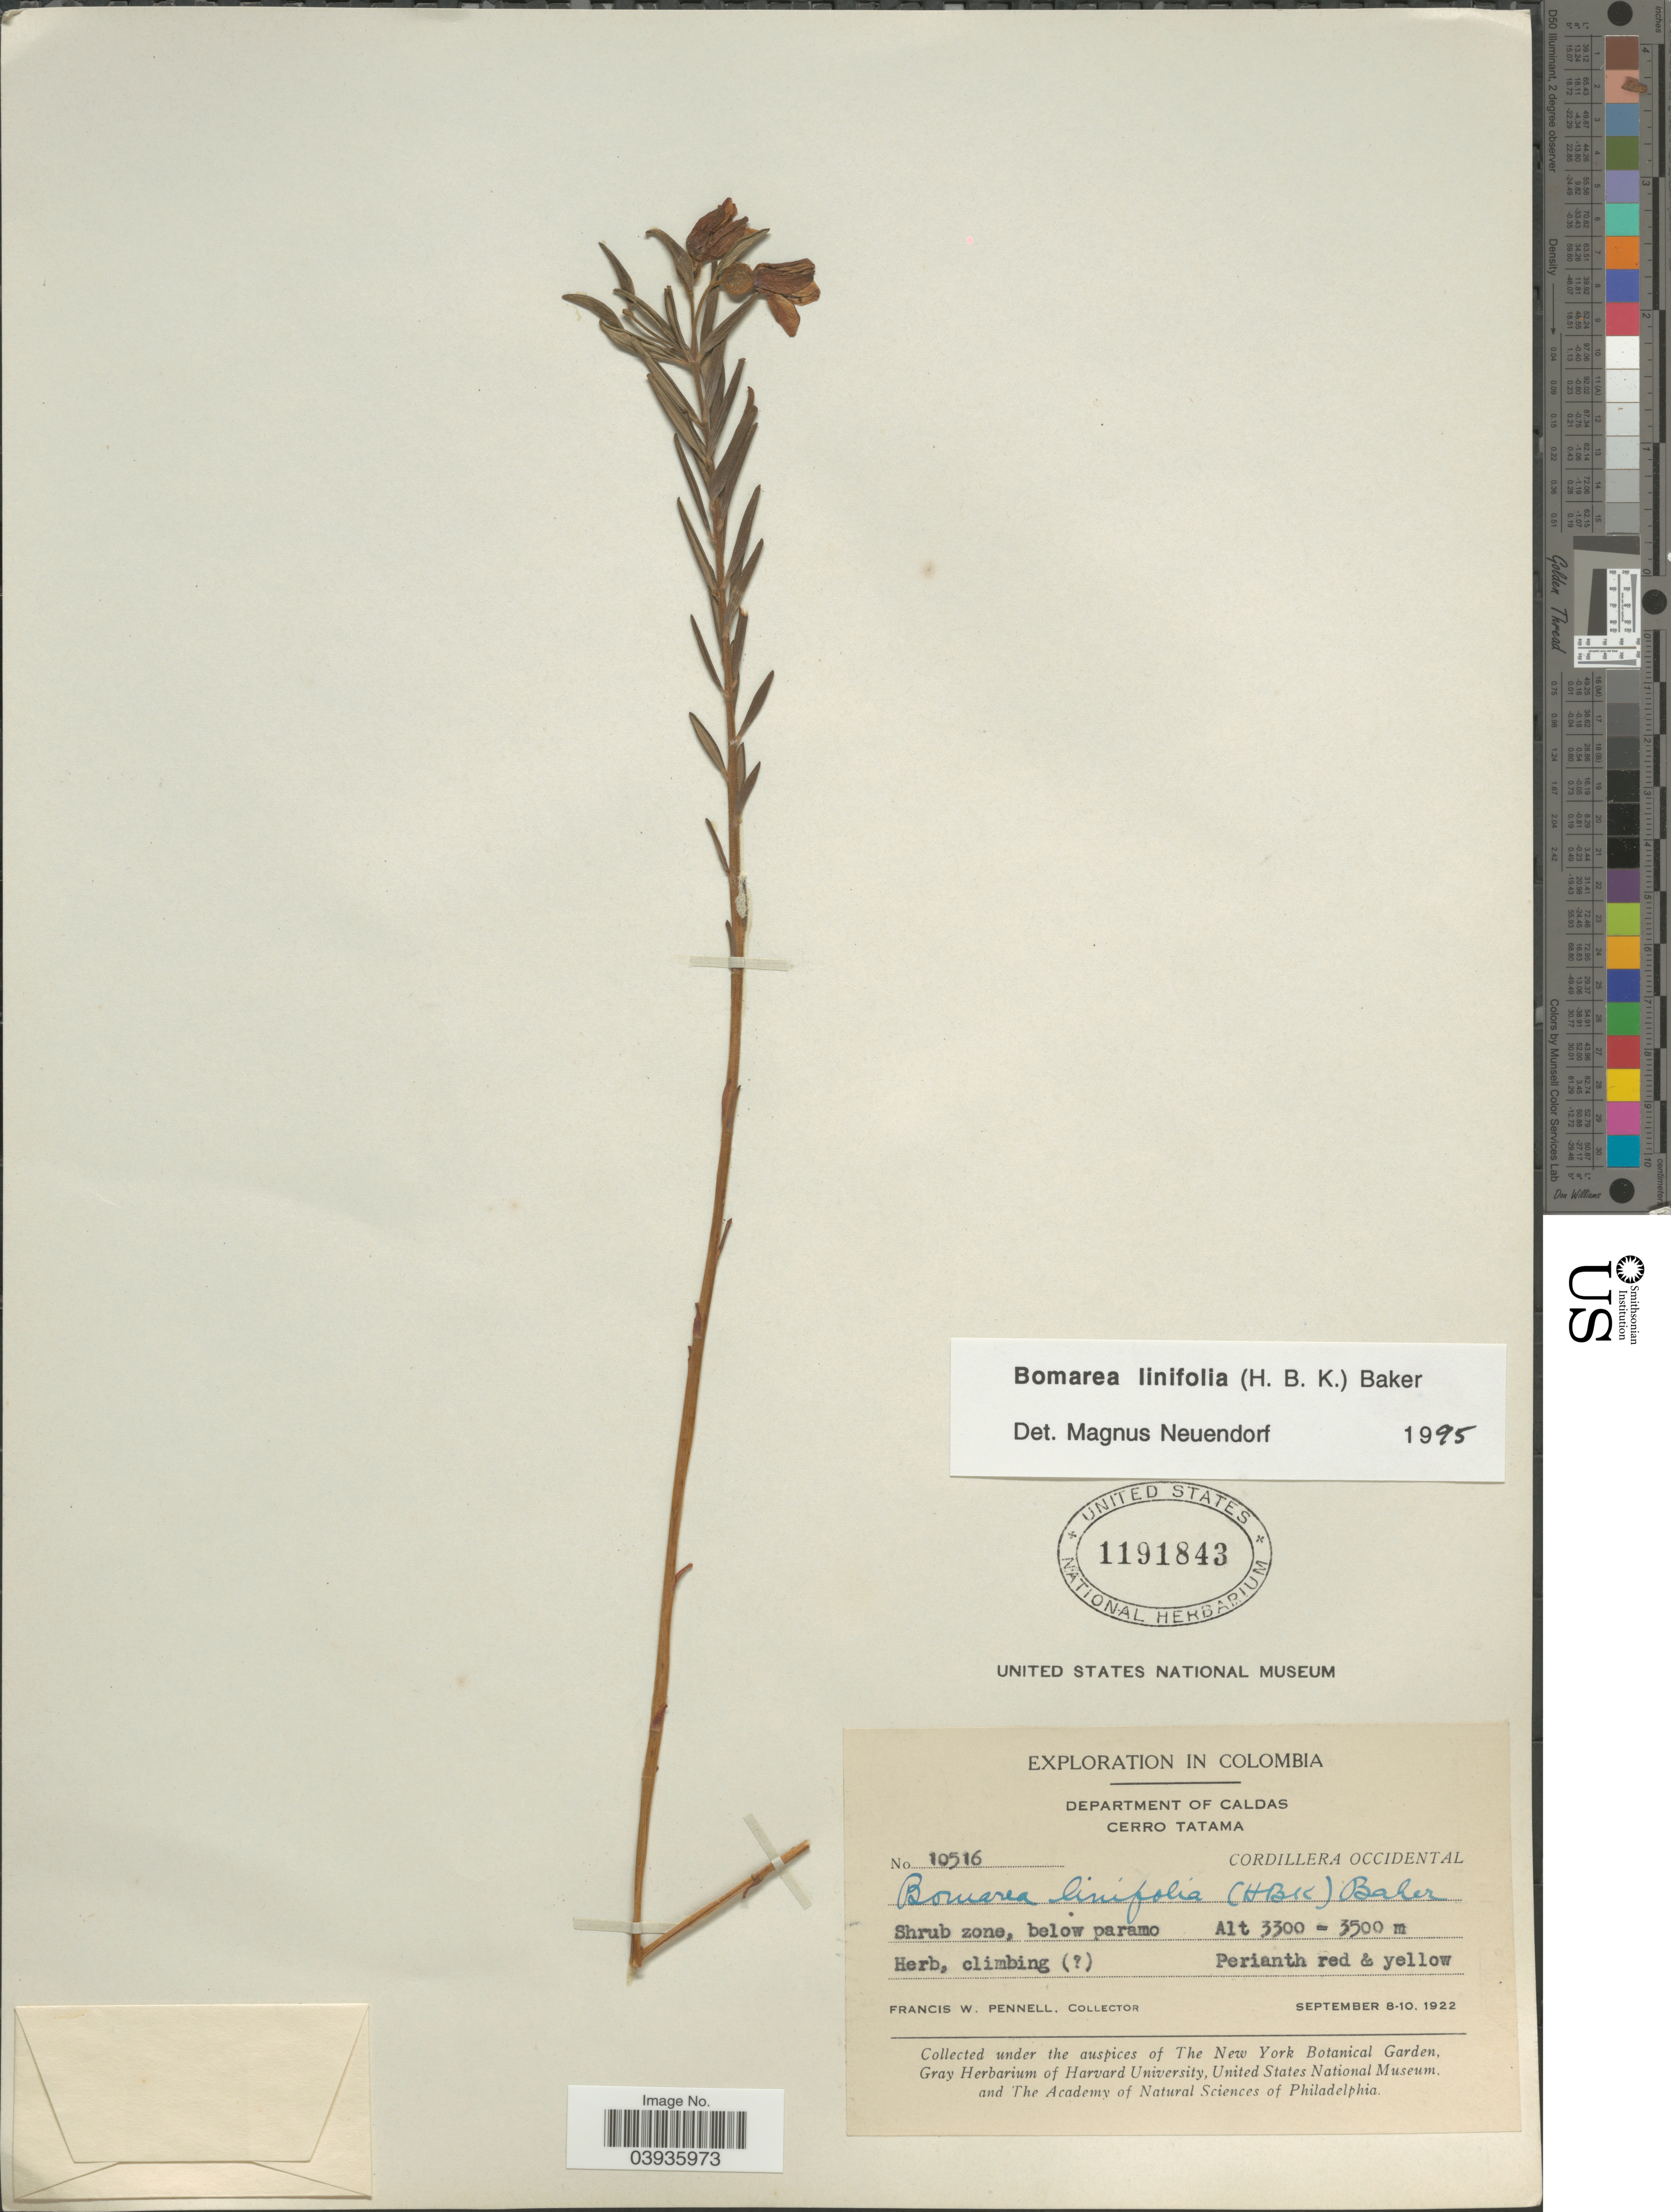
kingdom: Plantae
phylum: Tracheophyta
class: Liliopsida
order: Liliales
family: Alstroemeriaceae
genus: Bomarea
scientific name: Bomarea linifolia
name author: (Kunth) Baker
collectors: F. W. Pennell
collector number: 10516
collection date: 1922-09-08/1922-09-10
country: Colombia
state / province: Caldas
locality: Department of Caldas. Cerro Tatama. Cordillera Occidental.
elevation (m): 3300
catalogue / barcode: US 1191843